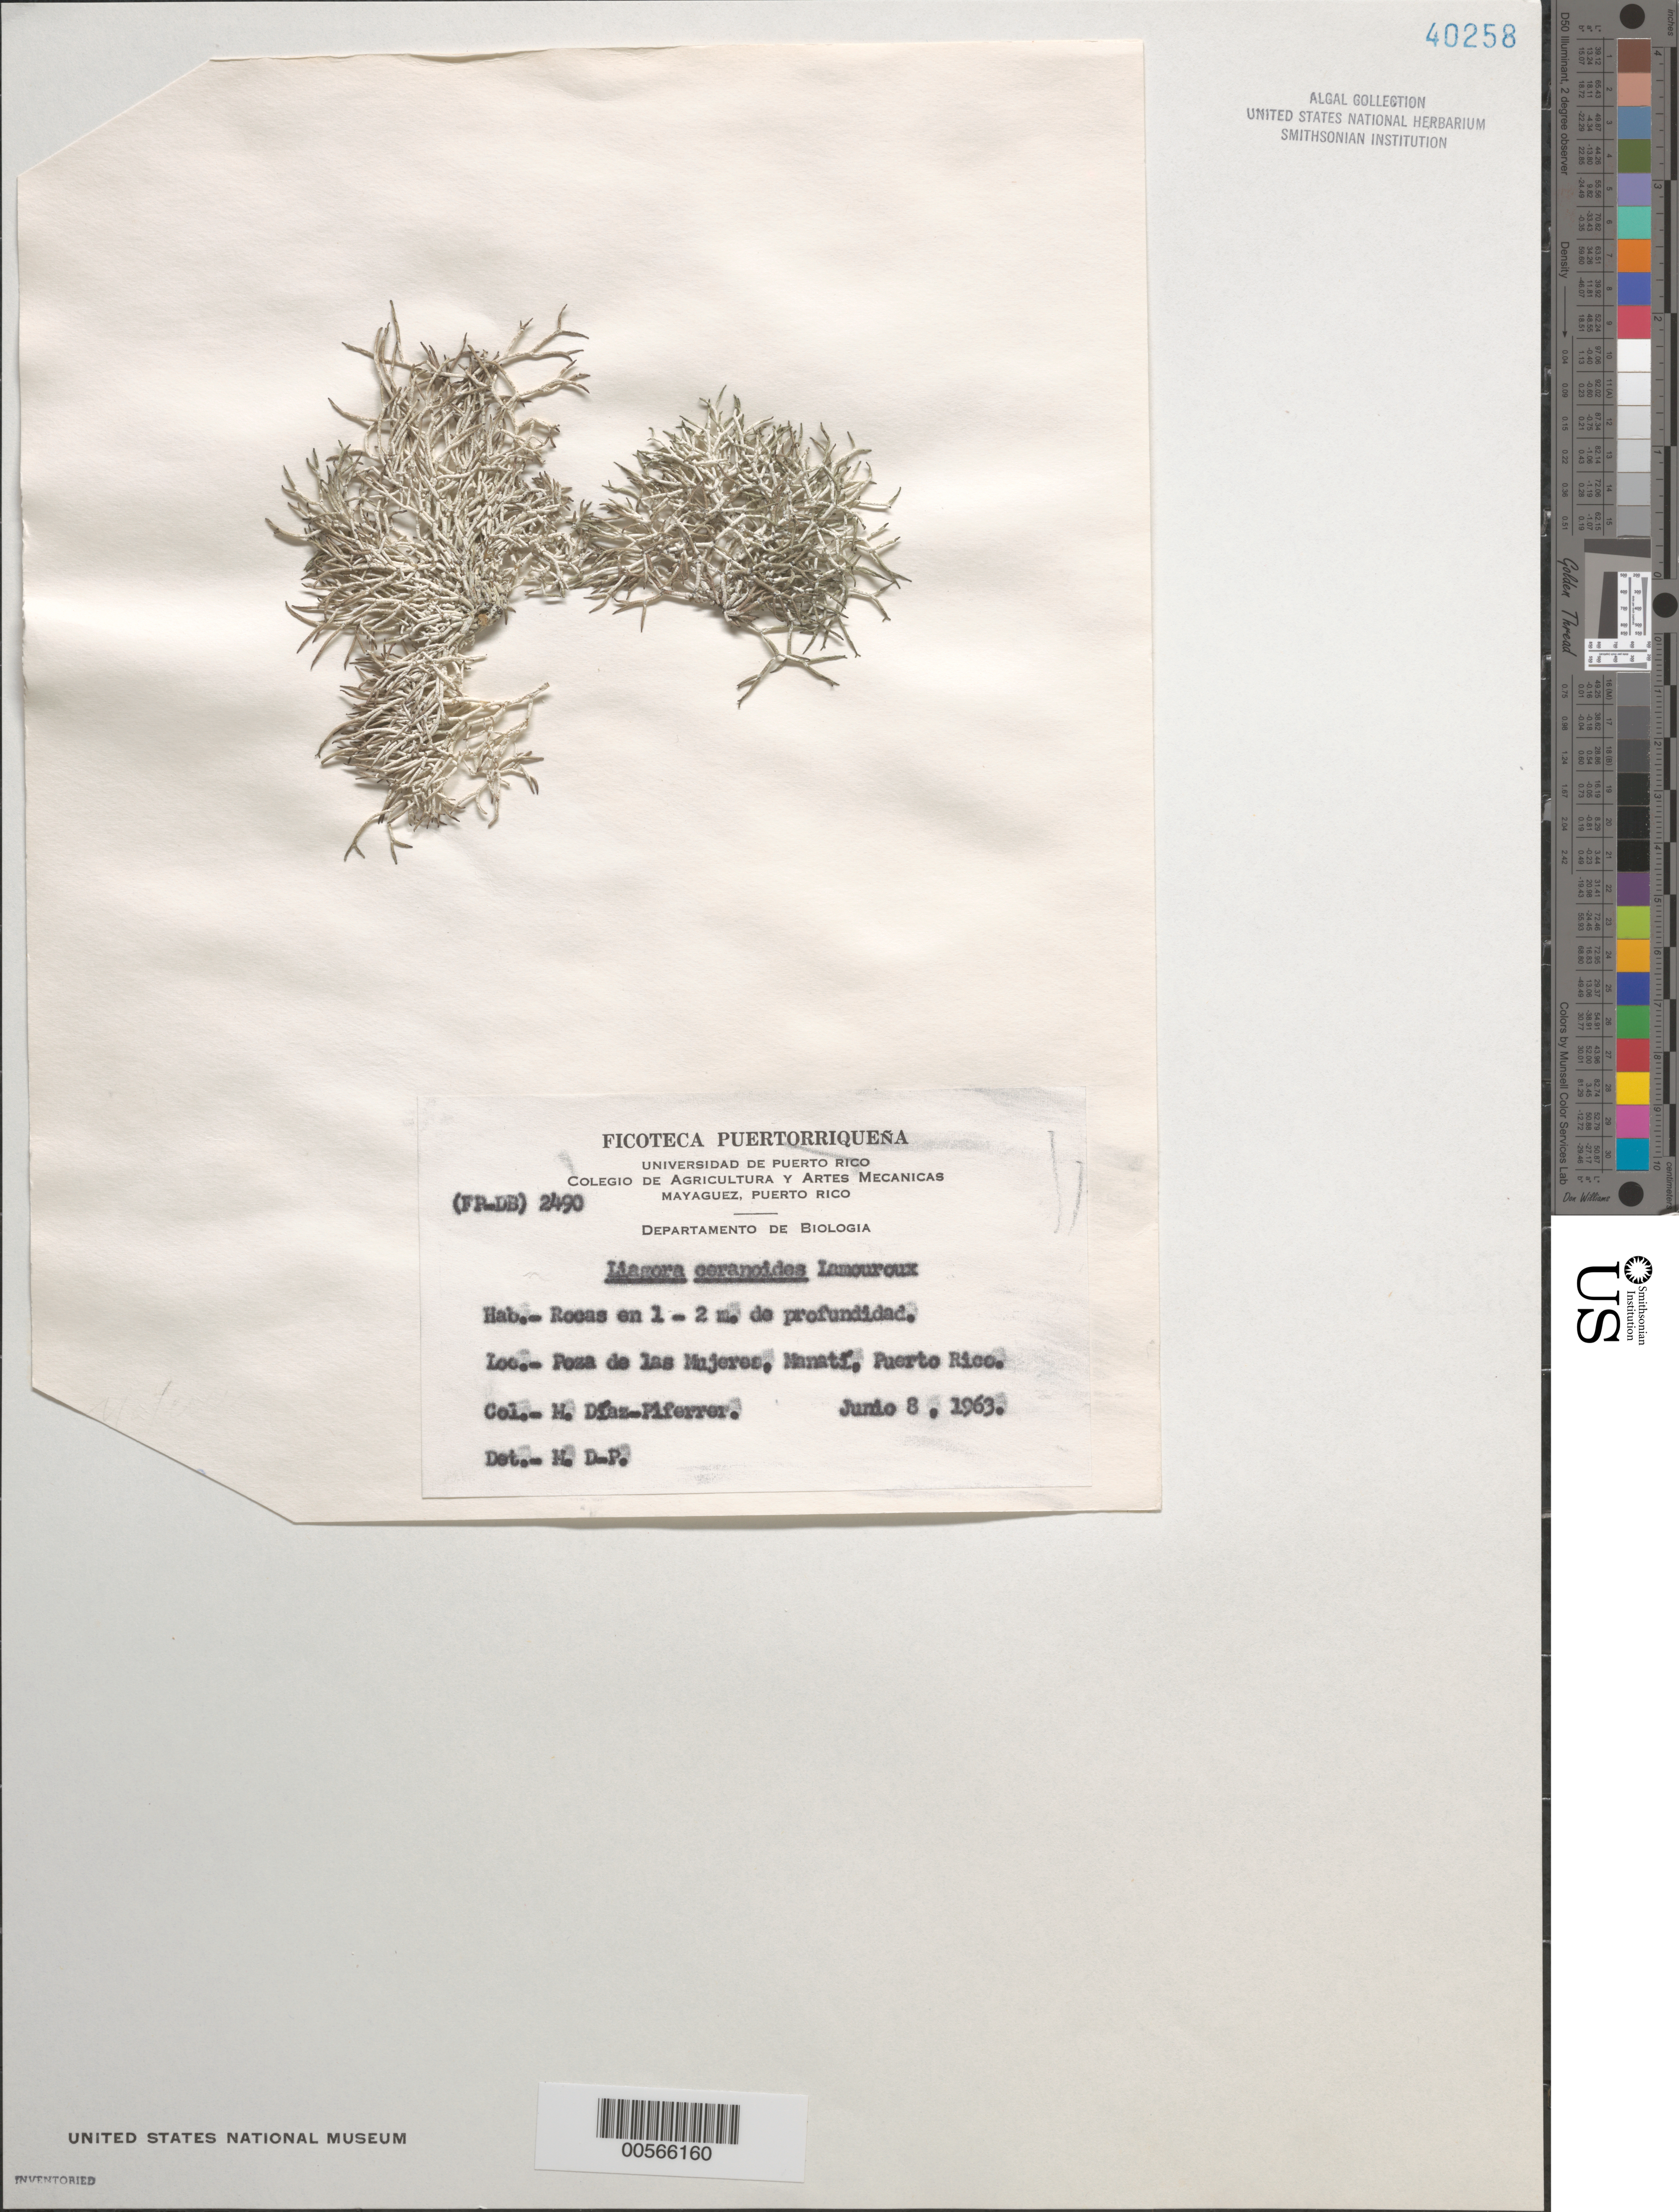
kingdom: Plantae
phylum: Rhodophyta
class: Florideophyceae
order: Nemaliales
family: Liagoraceae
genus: Liagora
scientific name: Liagora ceranoides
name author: J.V.Lamouroux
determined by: Diaz-Piferrer, M.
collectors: M. Diaz-Piferrer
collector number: (fp-db) 2490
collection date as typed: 08 Jun 1963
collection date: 1963-06-08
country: Puerto Rico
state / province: Manati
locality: Poza de Las Mujeres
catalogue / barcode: US 40258